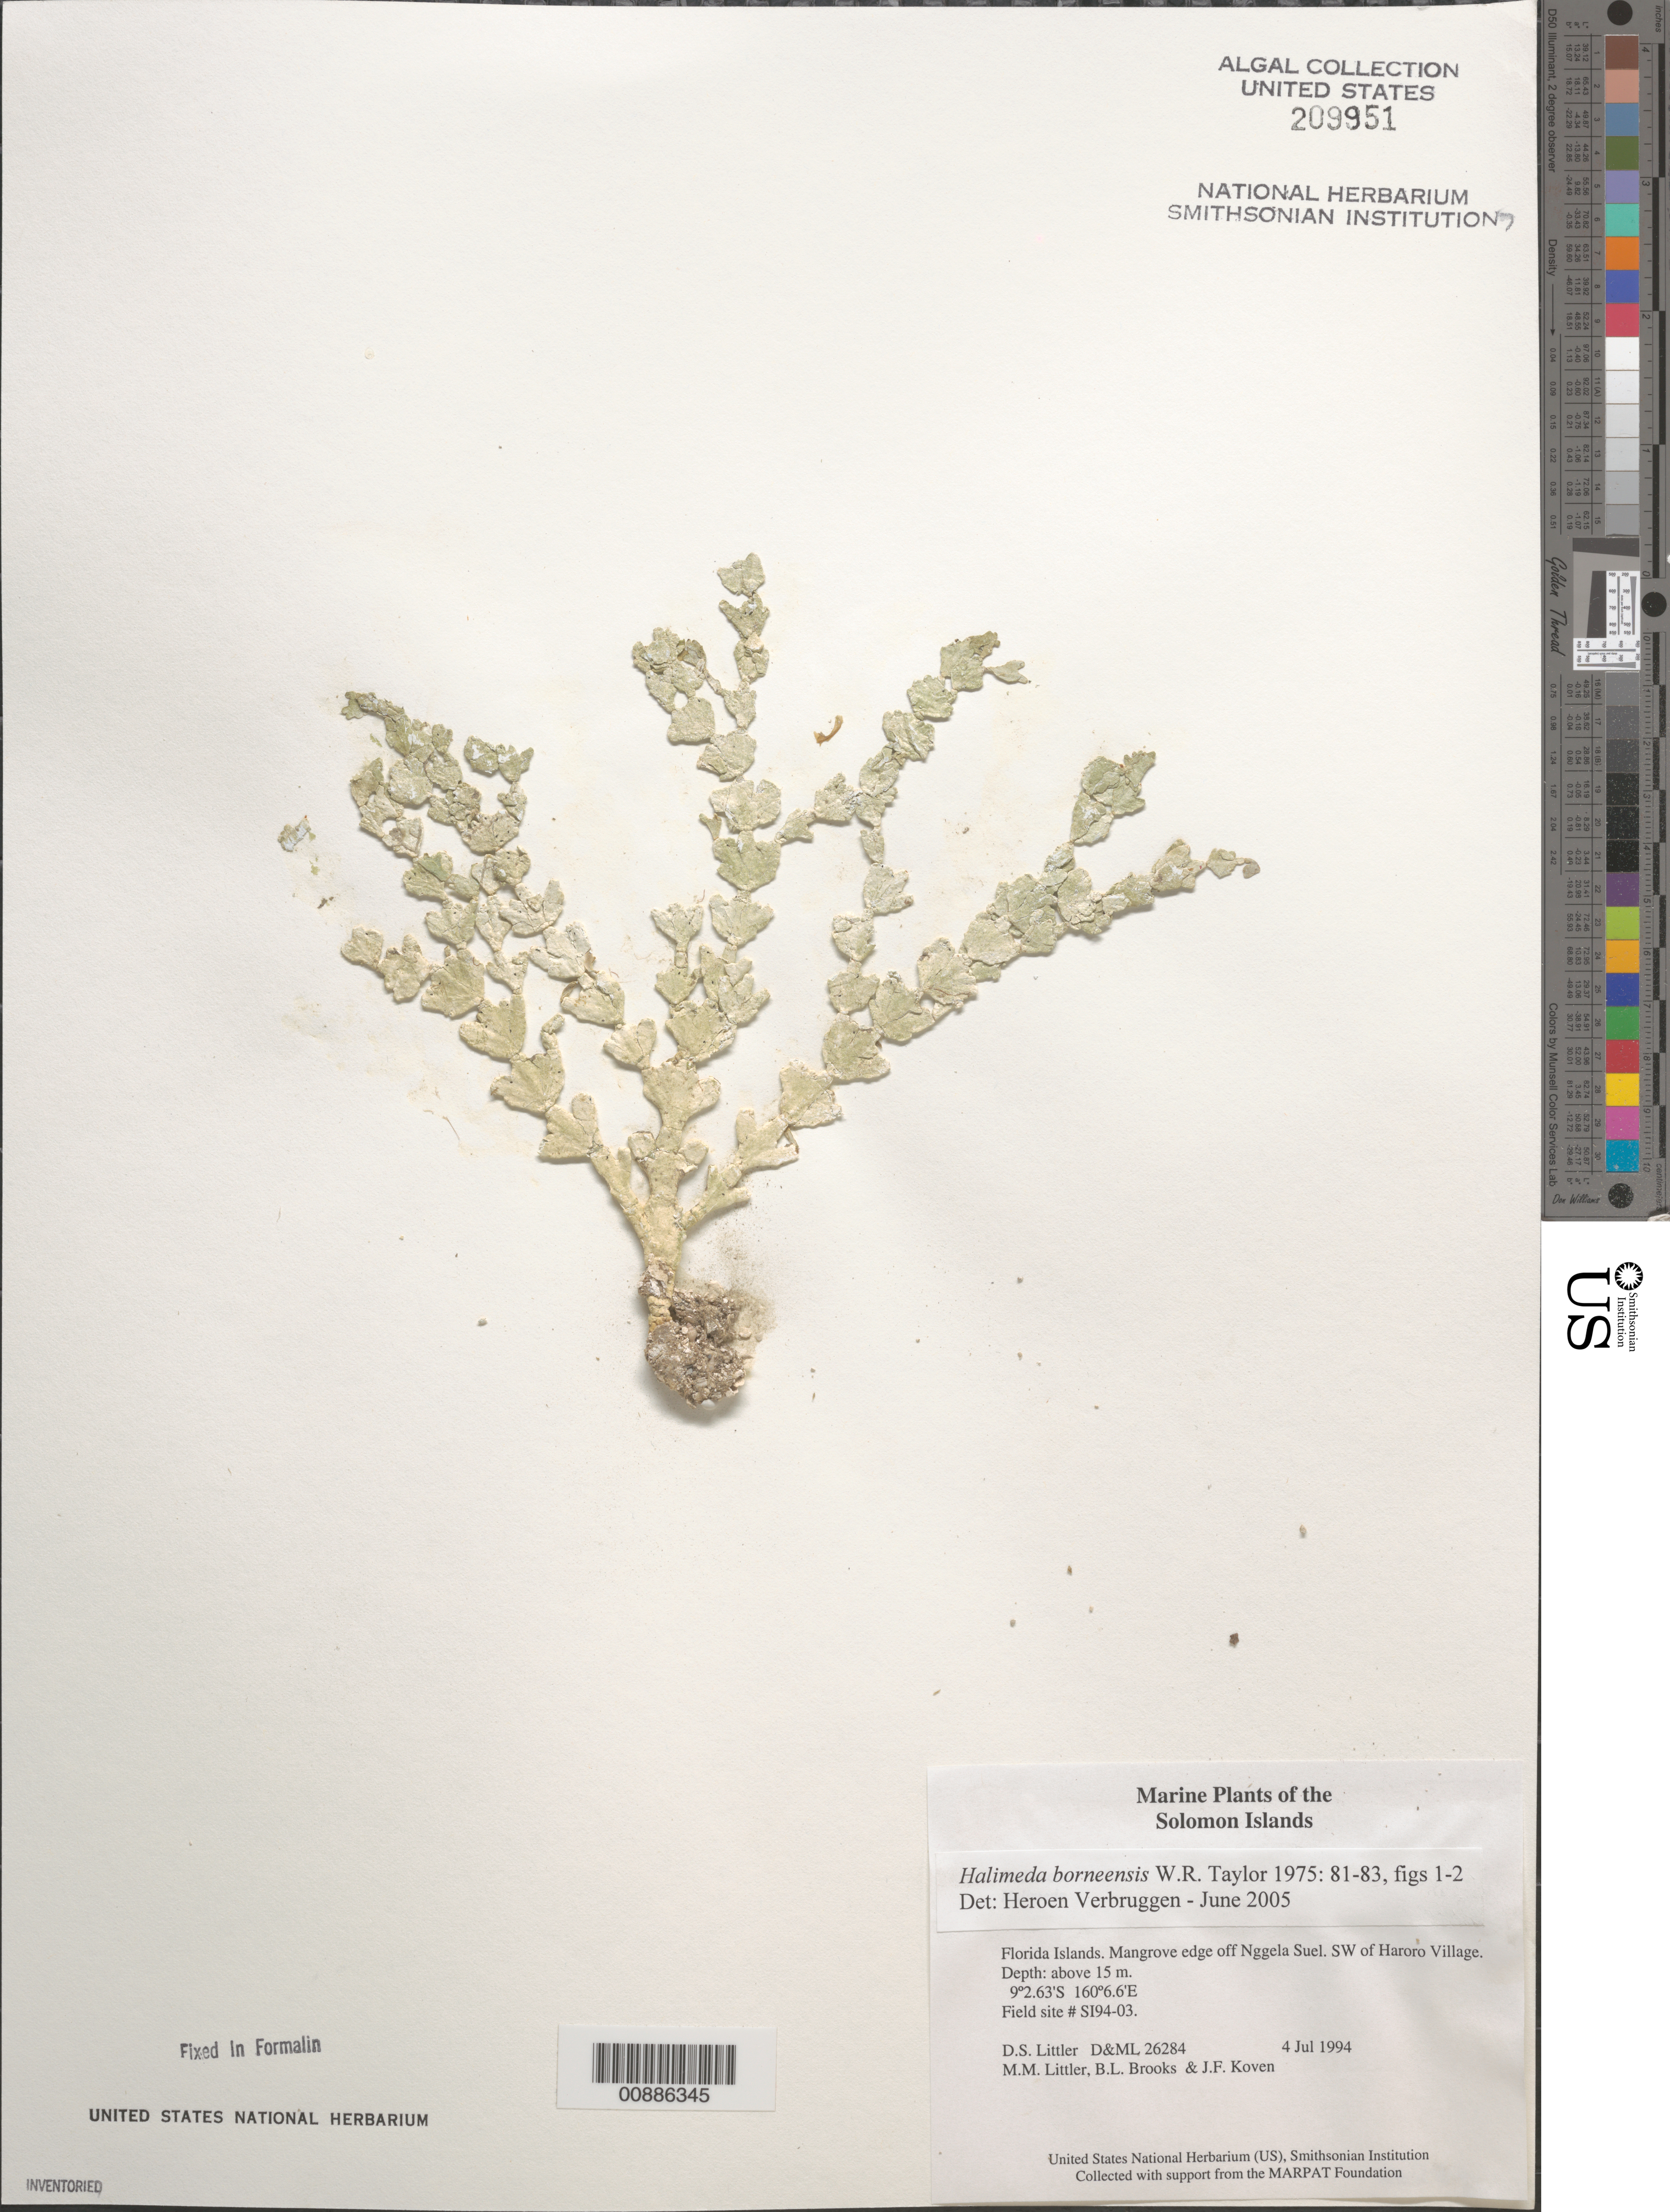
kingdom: Plantae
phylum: Chlorophyta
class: Ulvophyceae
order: Bryopsidales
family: Halimedaceae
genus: Halimeda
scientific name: Halimeda borneensis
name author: W.R. Taylor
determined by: Verbruggen, H.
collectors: D. S. Littler, M. M. Littler, B. Brooks & J. Koven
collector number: D&ML 26284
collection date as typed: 04 Jul 1994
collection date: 1994-07-04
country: Solomon Islands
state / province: Central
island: Nggela Sule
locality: Mangrove edge off Nggela Sule, southwest of Haroro Village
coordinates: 9 2.63'S, 160 6.6'E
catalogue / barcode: US 209951